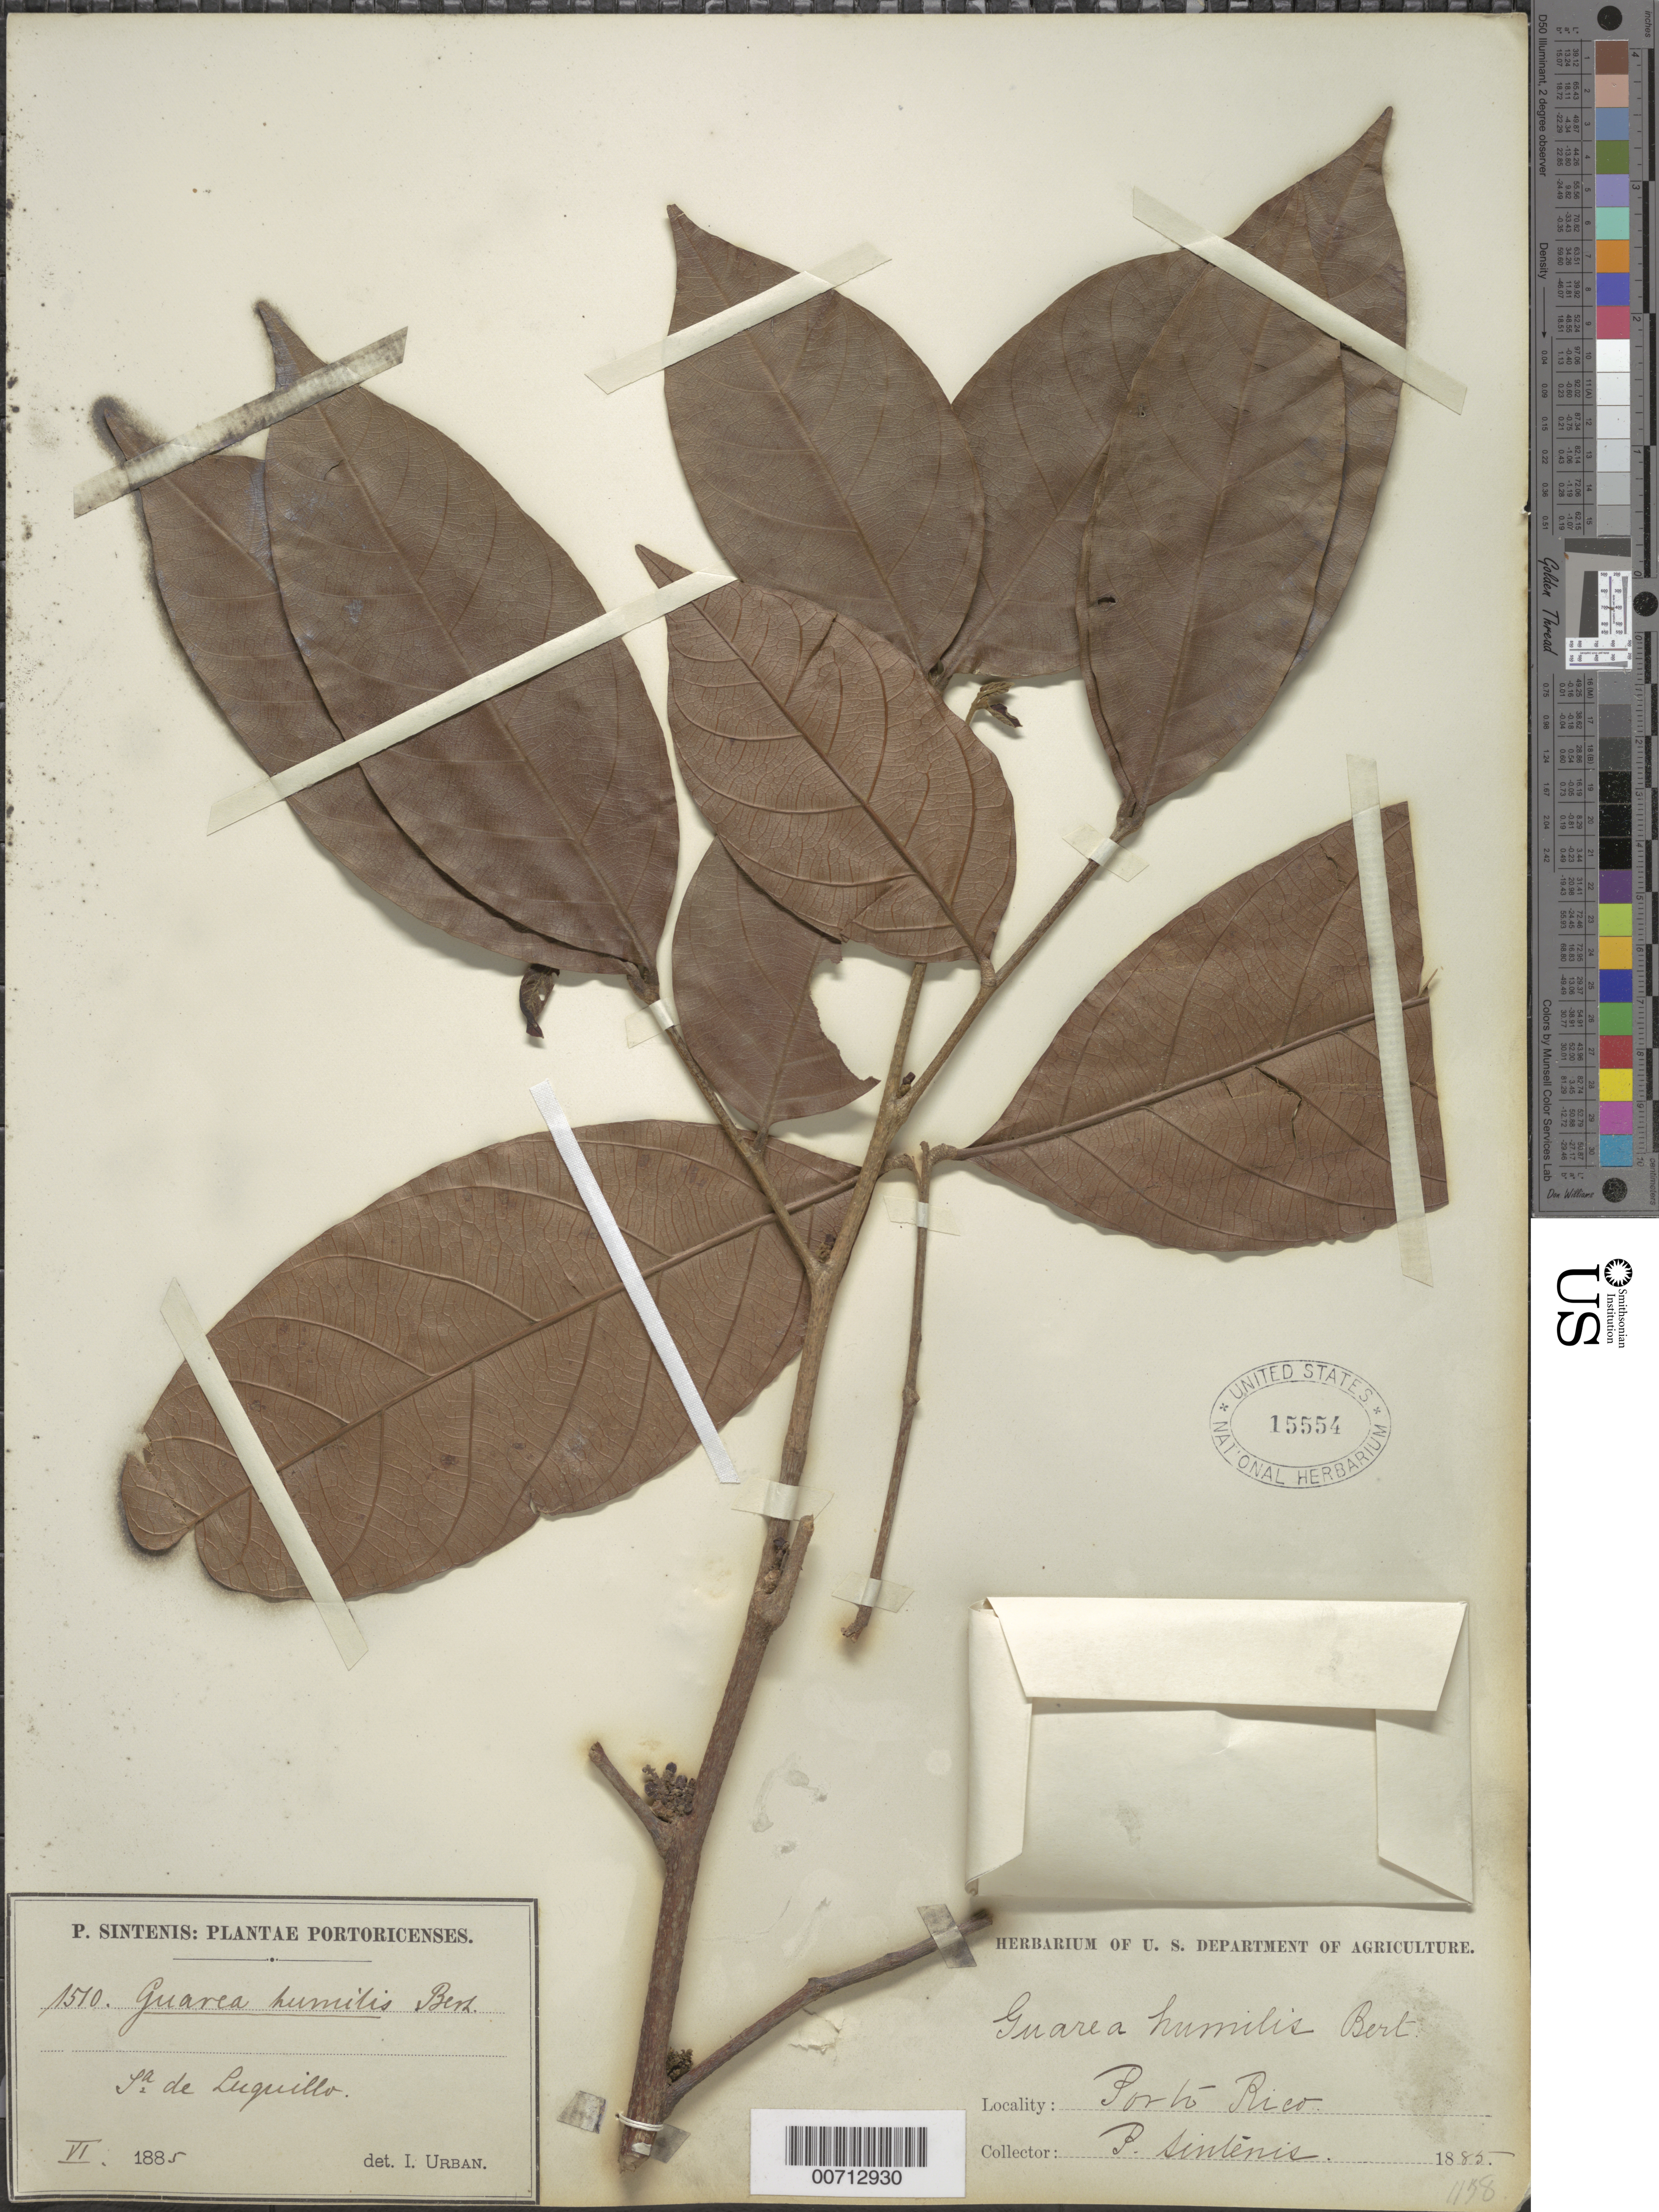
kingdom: Plantae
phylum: Tracheophyta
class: Magnoliopsida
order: Sapindales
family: Meliaceae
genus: Guarea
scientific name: Guarea humilis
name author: Bertero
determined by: Urban, Ignatz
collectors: P. Sintenis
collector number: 1510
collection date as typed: Jun 1885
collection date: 1885-06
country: Puerto Rico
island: Greater Antilles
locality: Luquillo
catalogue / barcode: US 15554